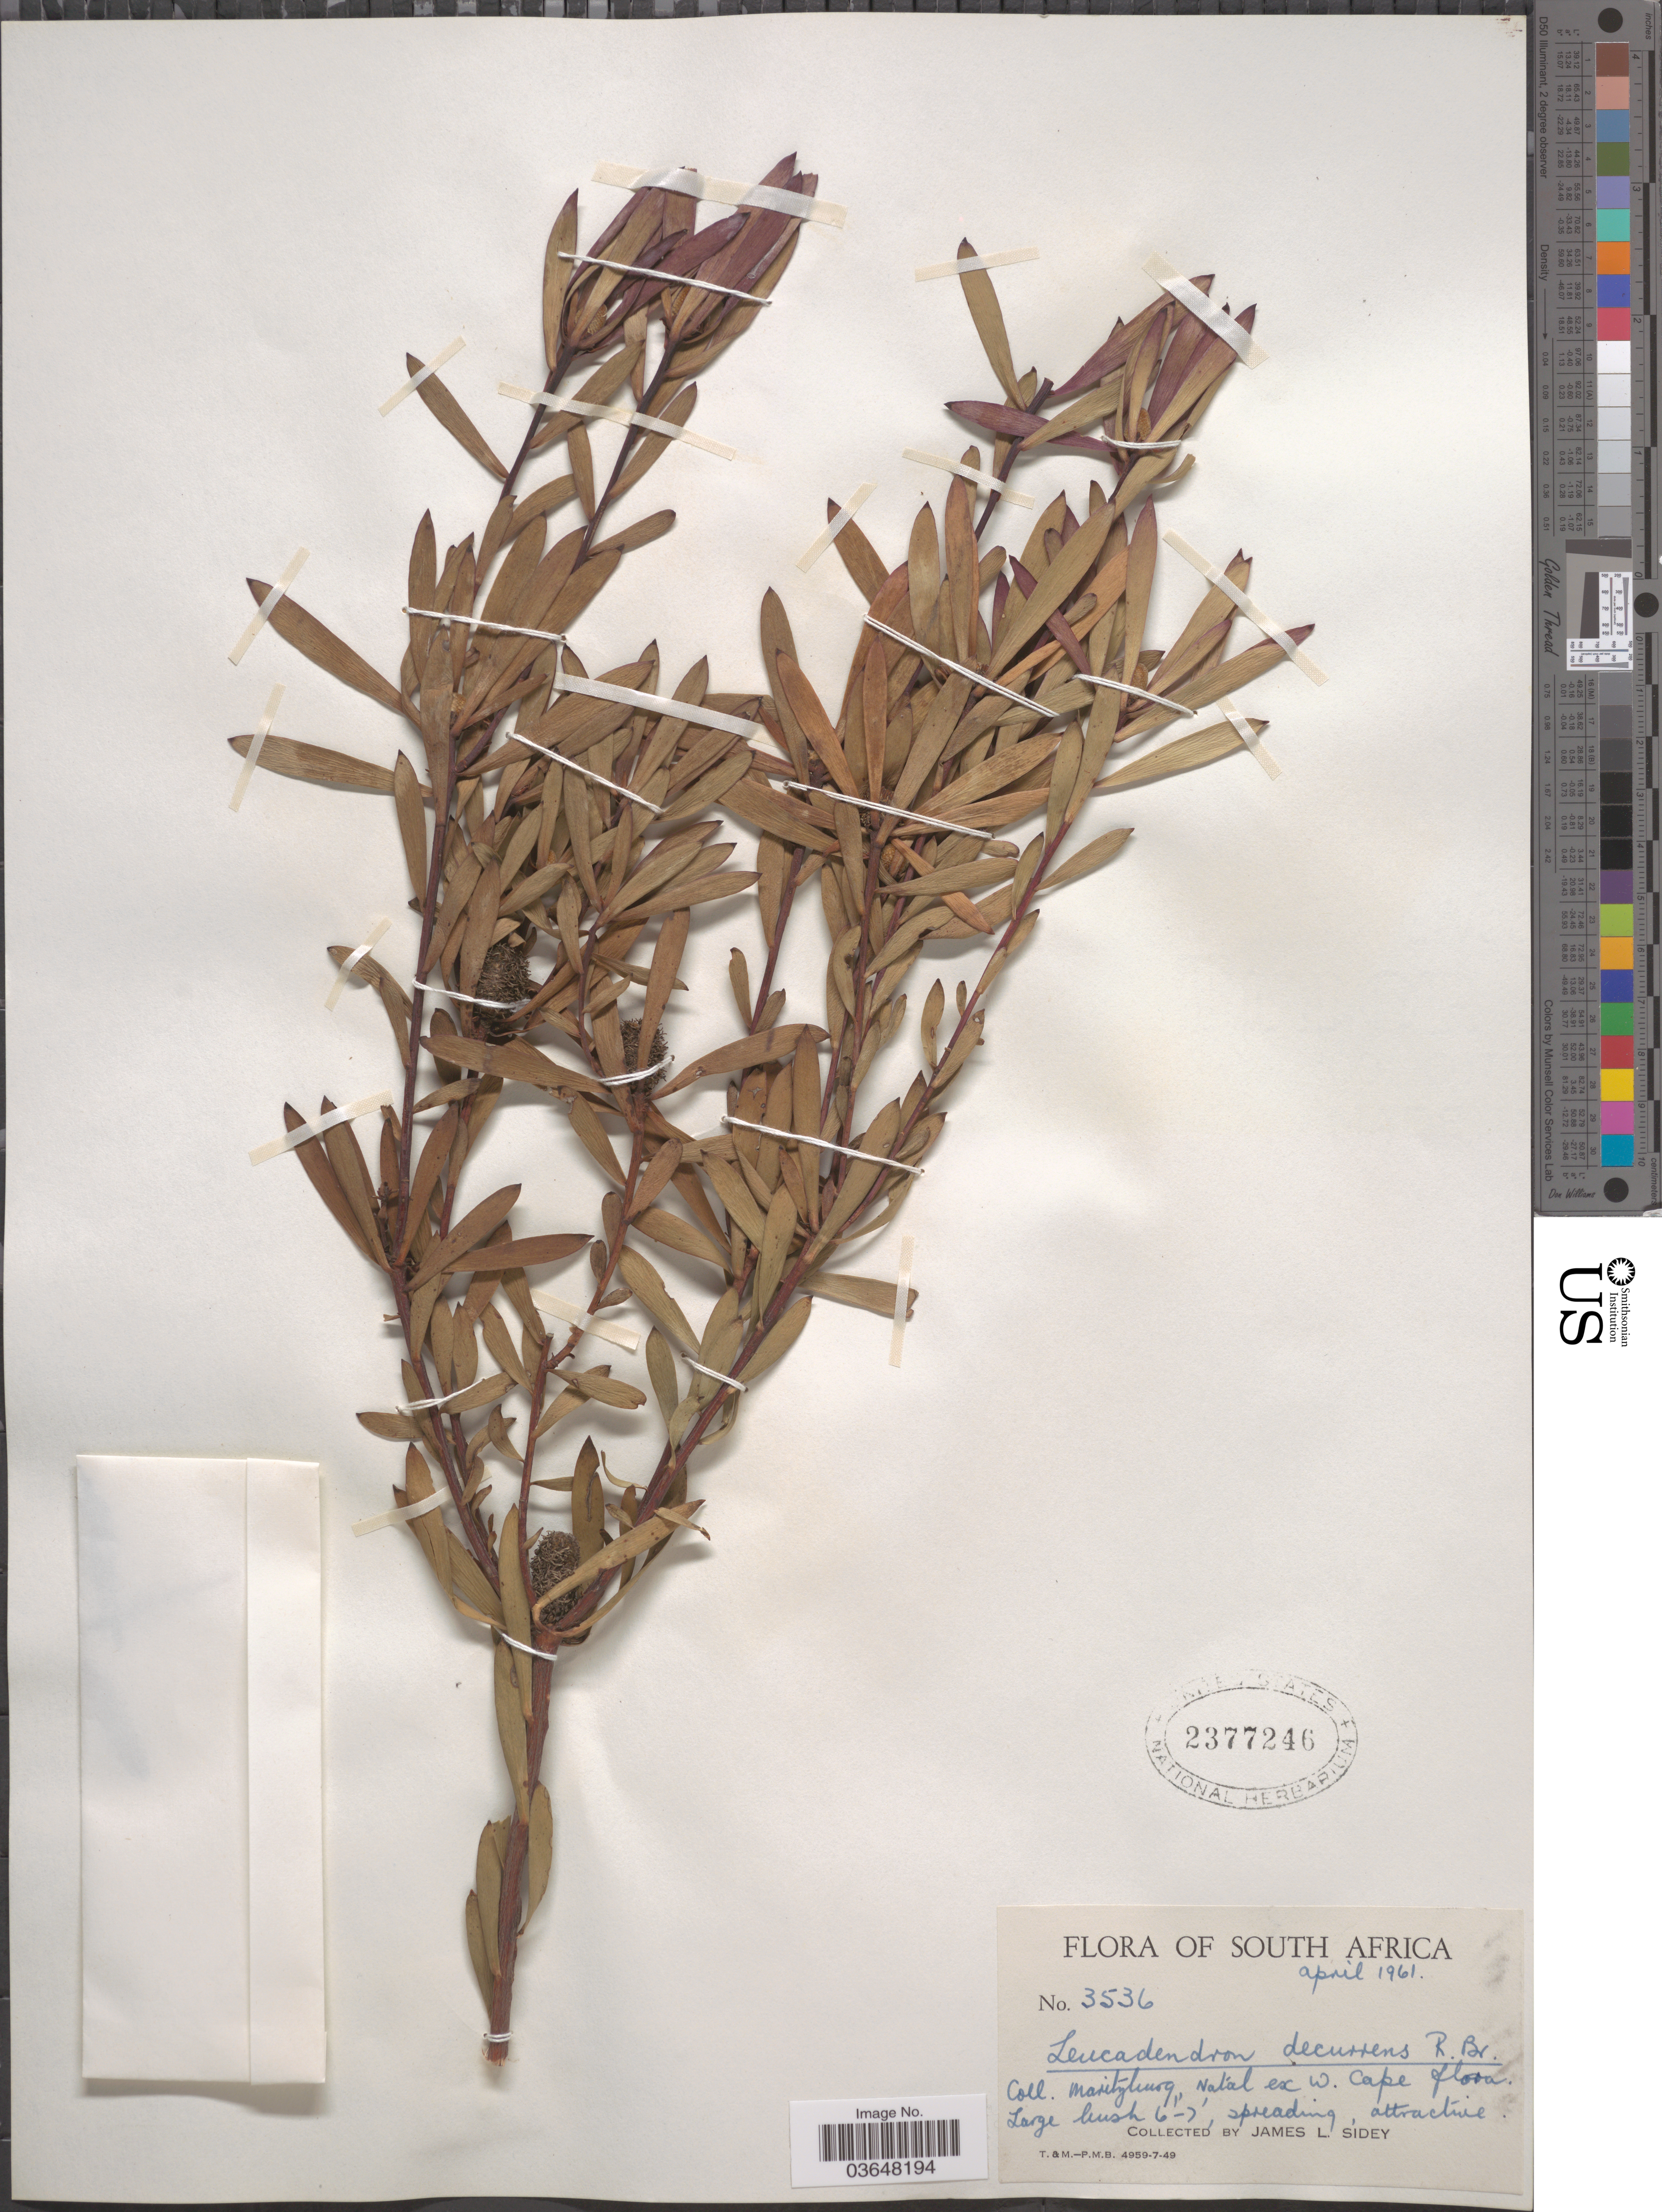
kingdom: Plantae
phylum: Tracheophyta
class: Magnoliopsida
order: Proteales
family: Proteaceae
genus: Leucadendron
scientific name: Leucadendron chamelaea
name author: I.A. Williams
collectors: J. L. Sidey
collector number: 3536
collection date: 1961-04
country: South Africa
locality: Maritzburg, Natal ex W. Cape.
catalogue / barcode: US 2377246